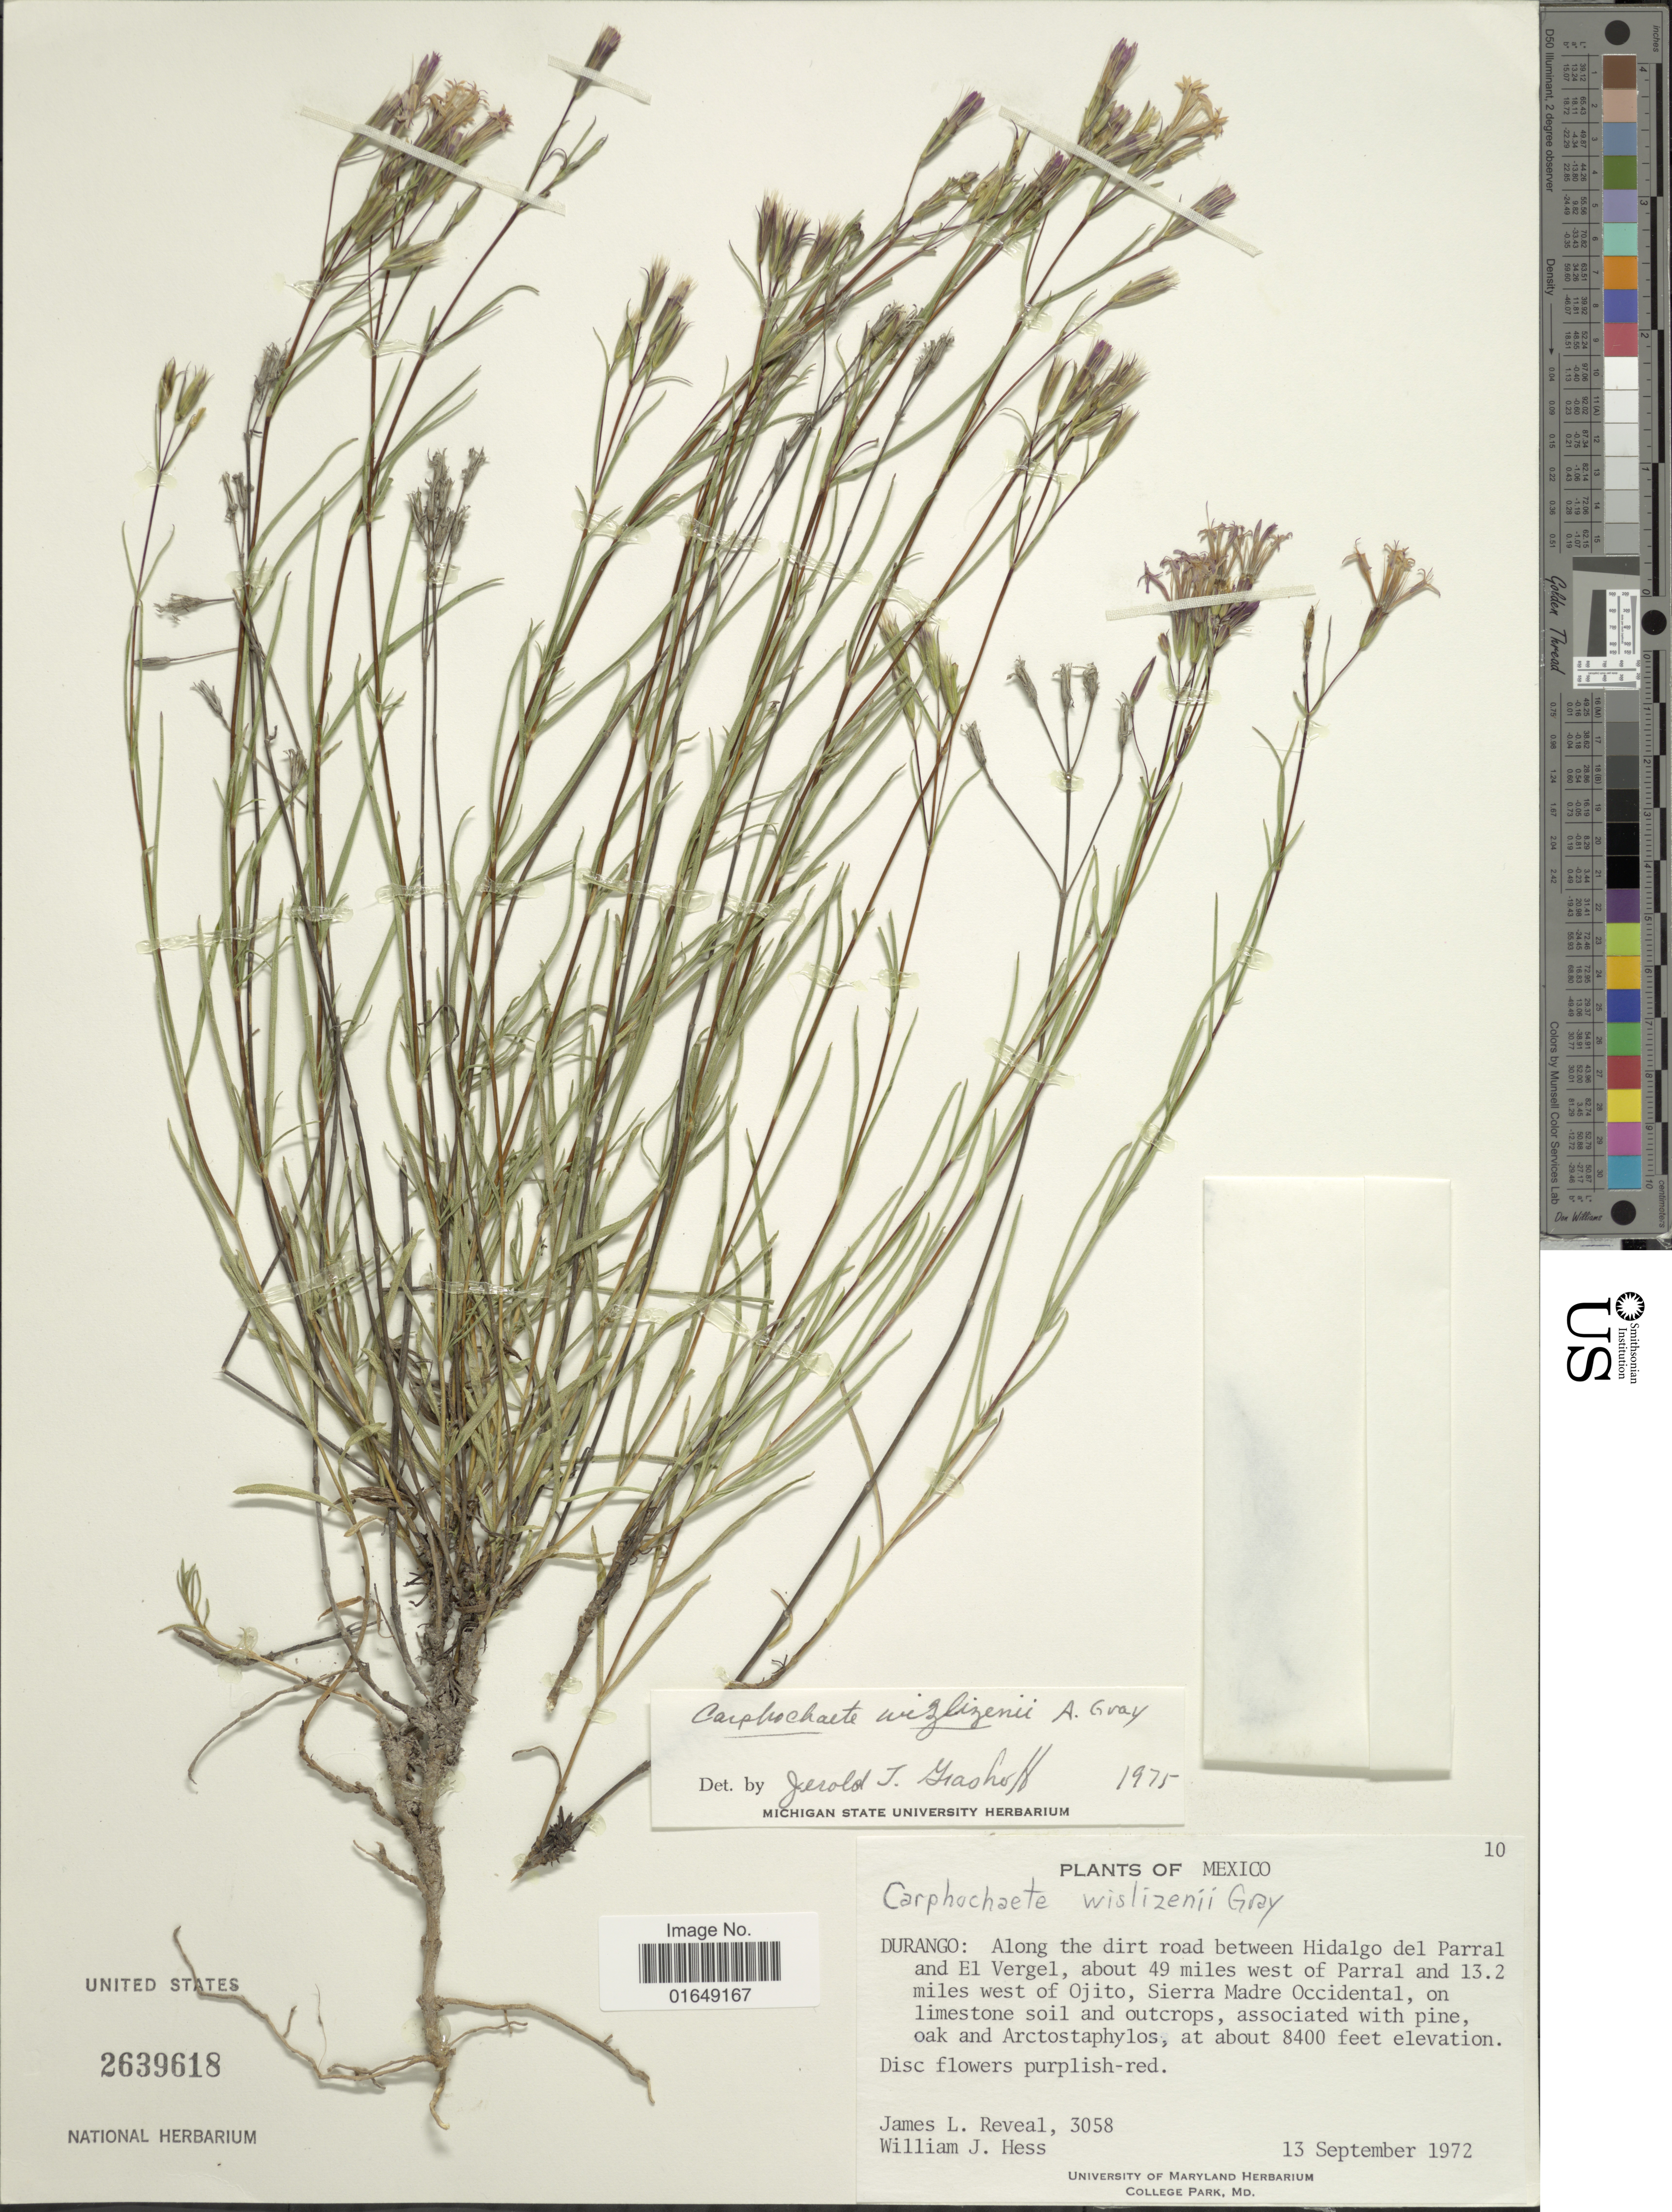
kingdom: Plantae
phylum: Tracheophyta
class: Magnoliopsida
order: Asterales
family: Asteraceae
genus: Carphochaete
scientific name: Carphochaete wislizenii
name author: A. Gray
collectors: J. L. Reveal & W. Hess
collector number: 3058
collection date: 1972-09-13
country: Mexico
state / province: Chihuahua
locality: Along the dirt road between Hidalgo del Parral and El Vergel, about 49 miles west of Parral and 13.2 miles west of Ojito, Sierra Madre Occidental.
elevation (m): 2560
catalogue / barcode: US 2639618